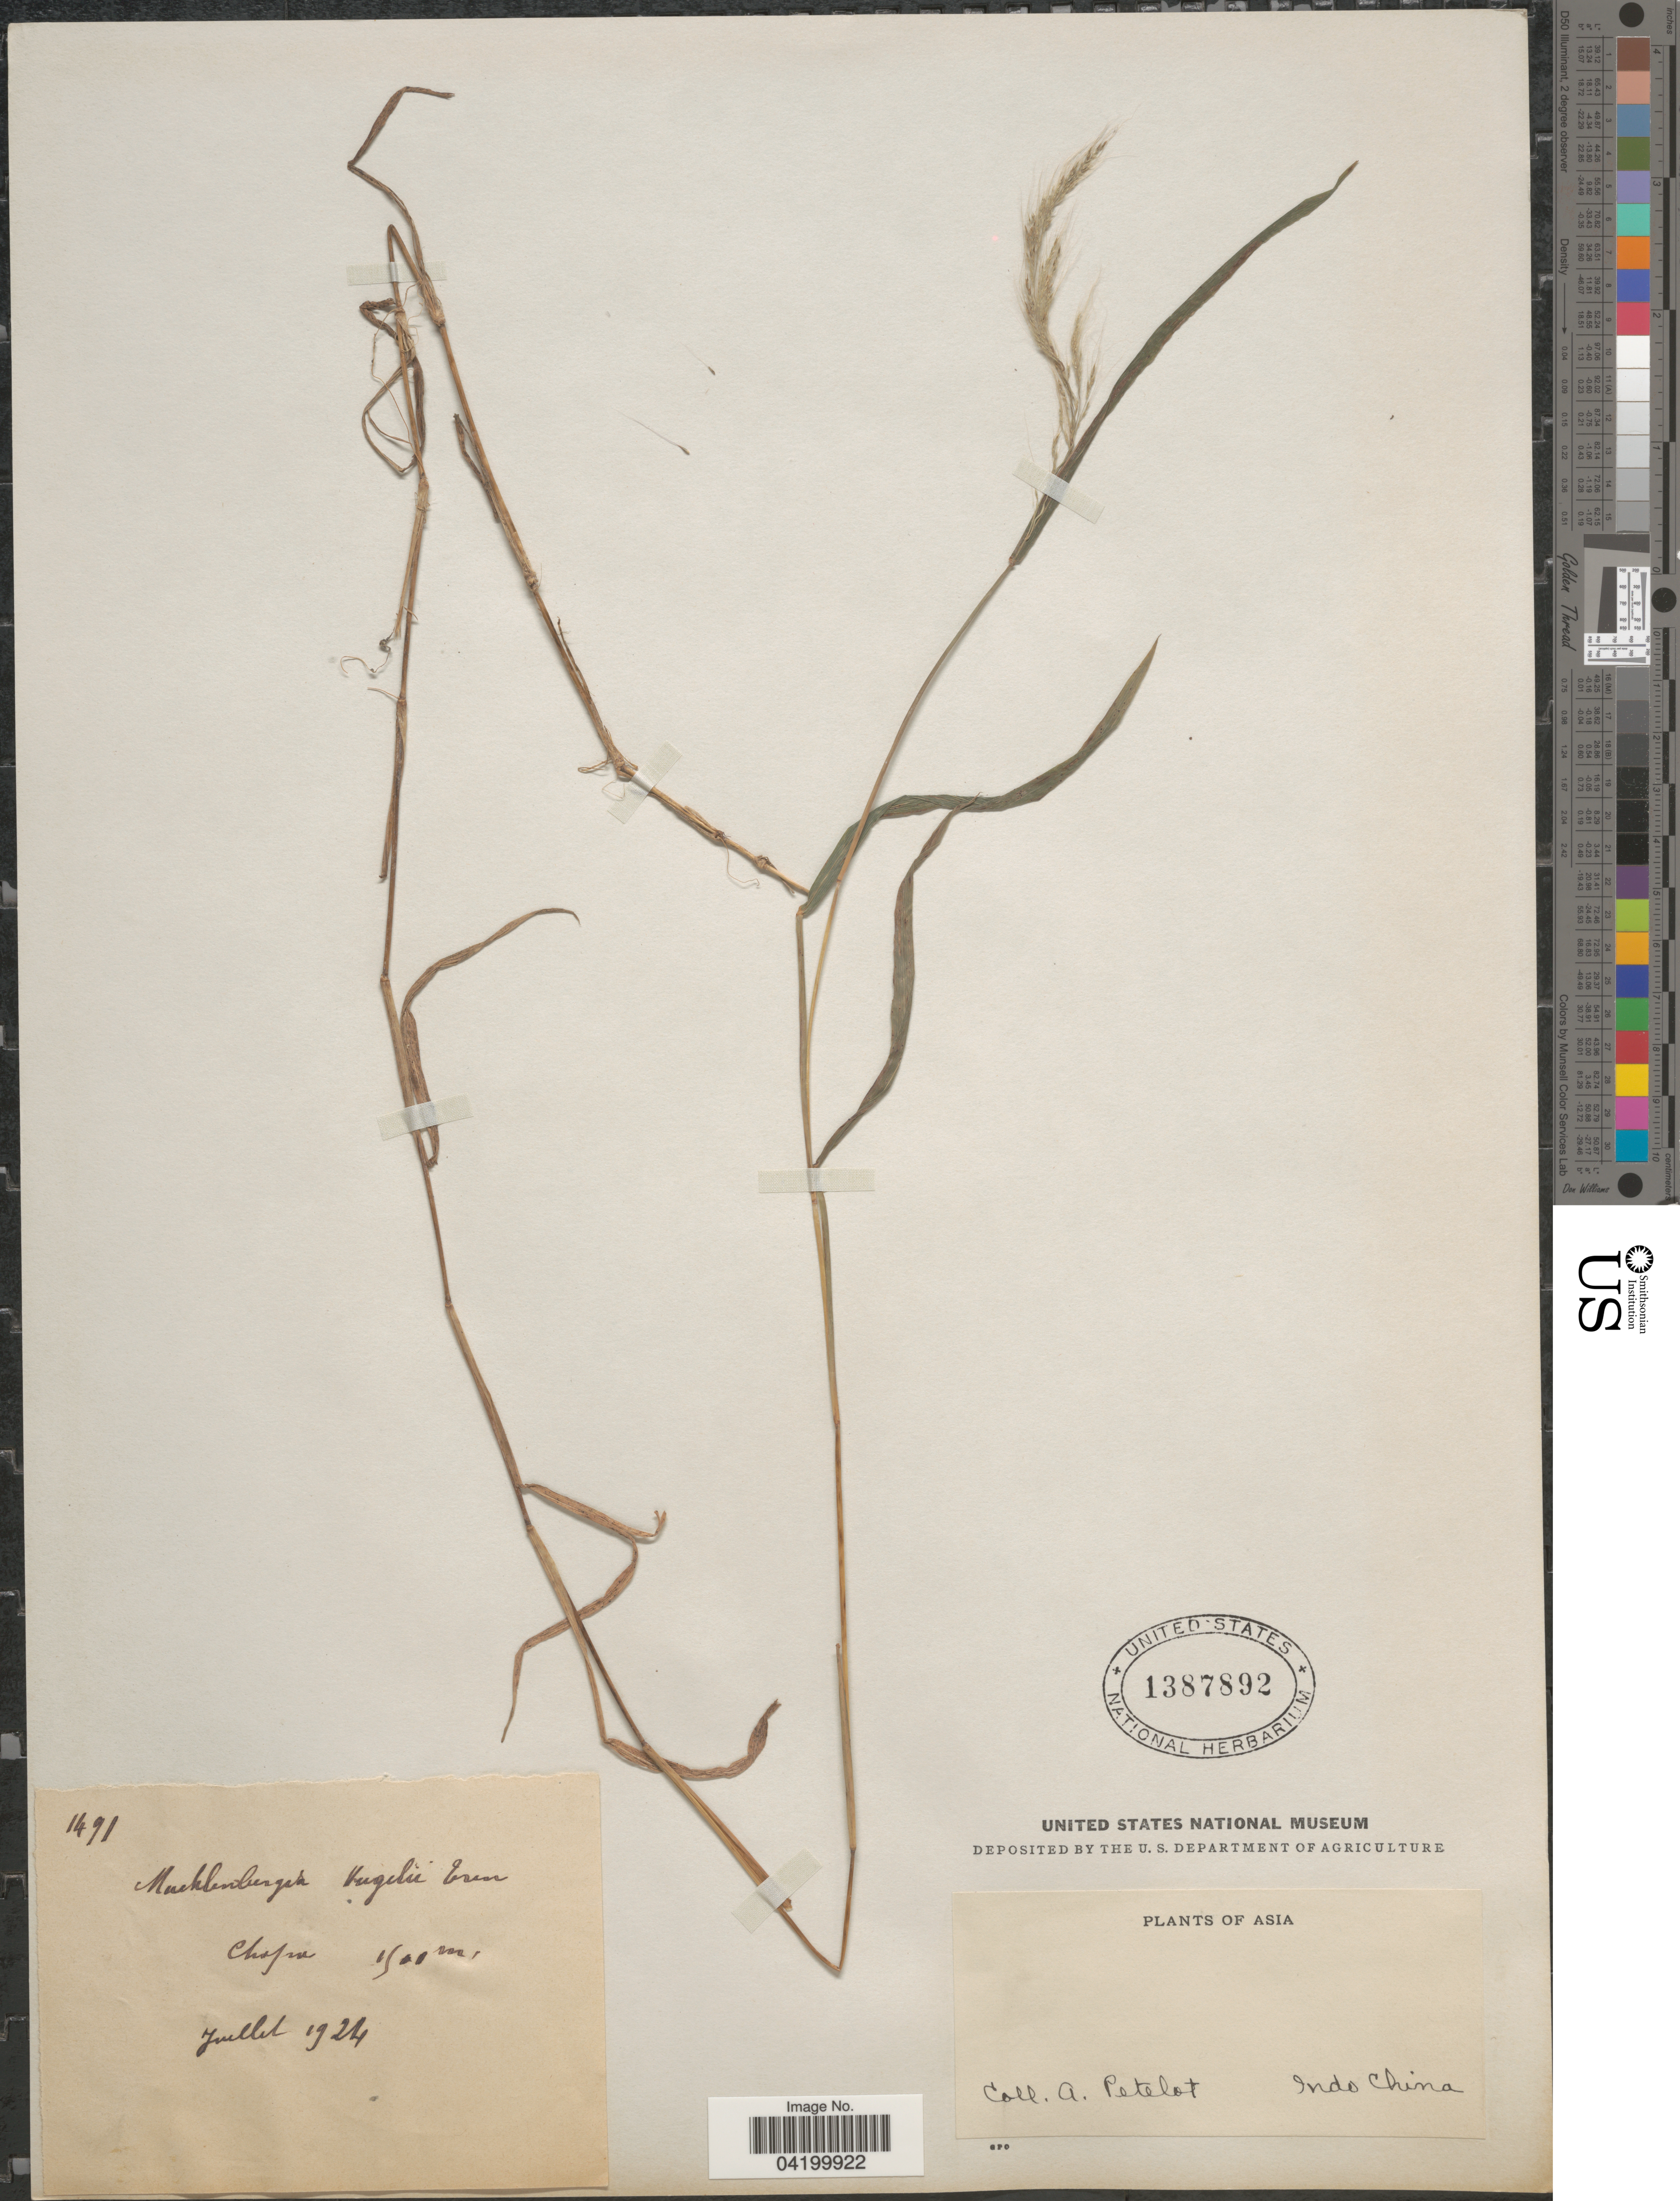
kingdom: Plantae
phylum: Tracheophyta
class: Liliopsida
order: Poales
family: Poaceae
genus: Muhlenbergia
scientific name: Muhlenbergia japonica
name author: Steud.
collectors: A. Petelot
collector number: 1491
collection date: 1924-07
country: Vietnam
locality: Chapa. Indo China.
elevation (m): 1500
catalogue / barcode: US 1387892